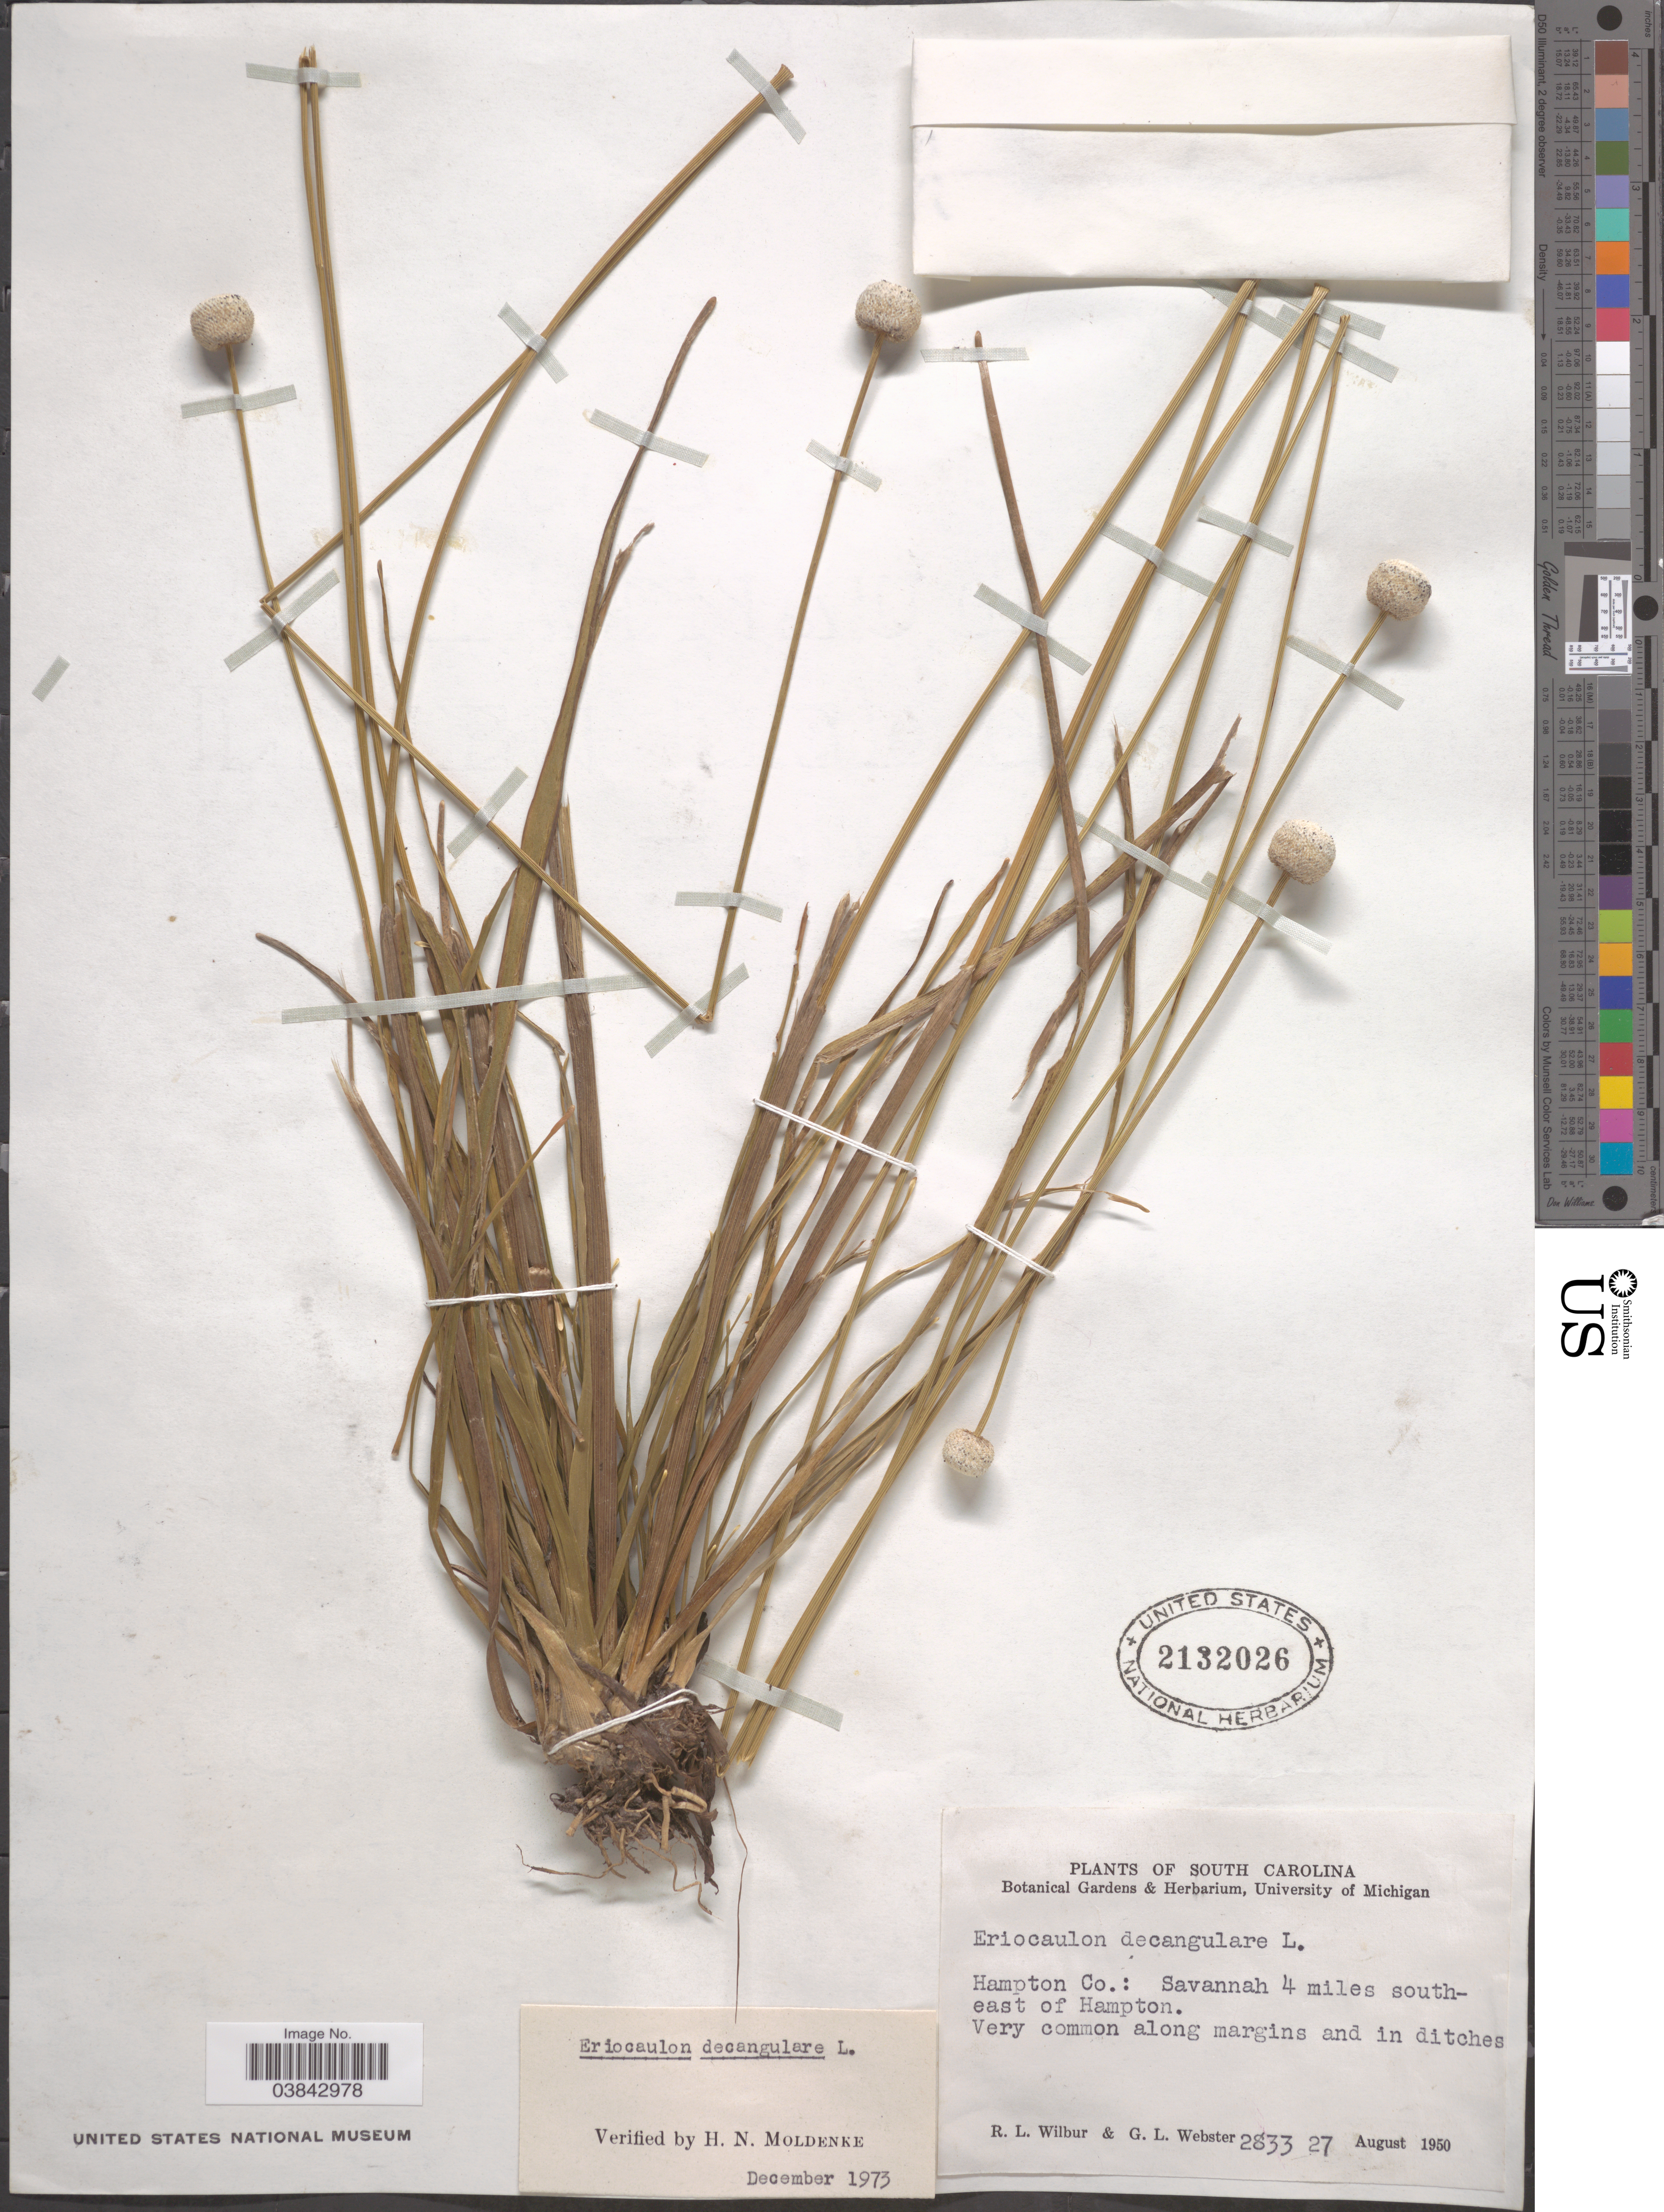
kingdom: Plantae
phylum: Tracheophyta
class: Liliopsida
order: Poales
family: Eriocaulaceae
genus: Eriocaulon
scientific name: Eriocaulon decangulare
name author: L.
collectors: R. L. Wilbur & G. L. Webster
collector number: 2833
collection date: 1950-08-27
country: United States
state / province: South Carolina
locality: Hampton Co.: Savannah 4 miles south-east of Hampton.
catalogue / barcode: US 2132026